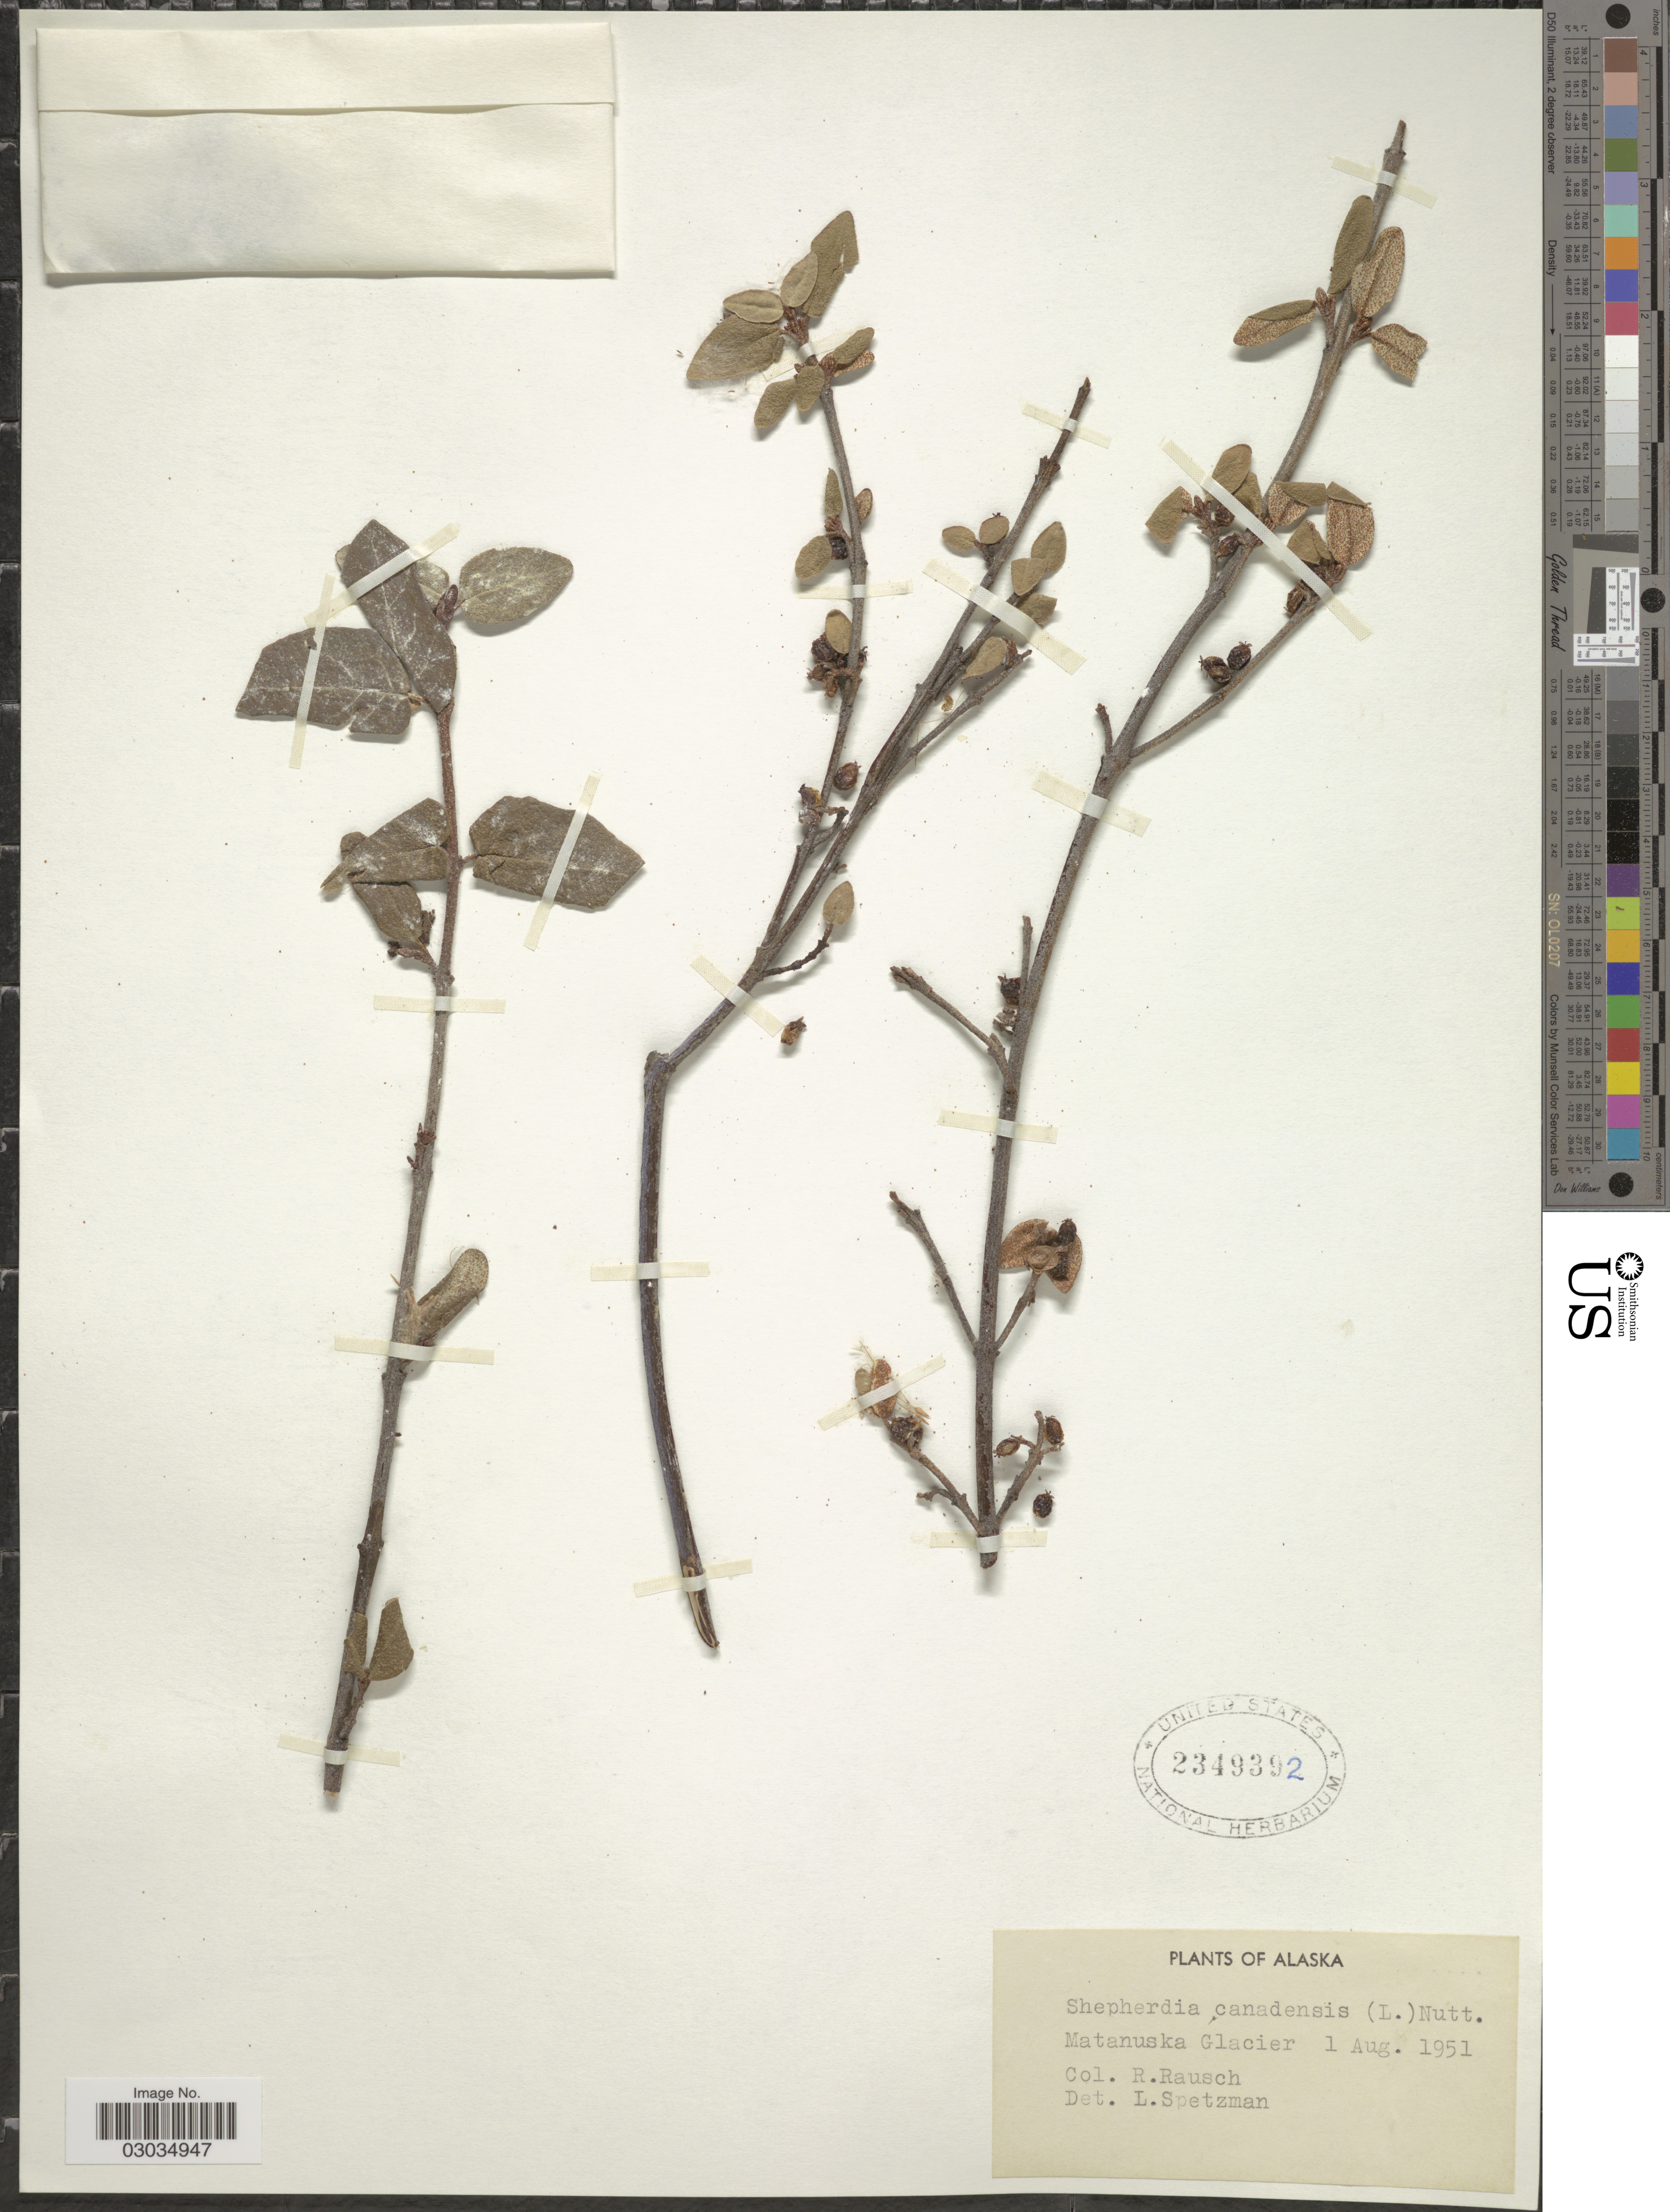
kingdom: Plantae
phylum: Tracheophyta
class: Magnoliopsida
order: Rosales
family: Elaeagnaceae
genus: Shepherdia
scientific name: Shepherdia canadensis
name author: (L.) Nutt.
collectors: R. Rausch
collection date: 1951-08-01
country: United States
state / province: Alaska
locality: Matansuka Glacier.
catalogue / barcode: US 2349392